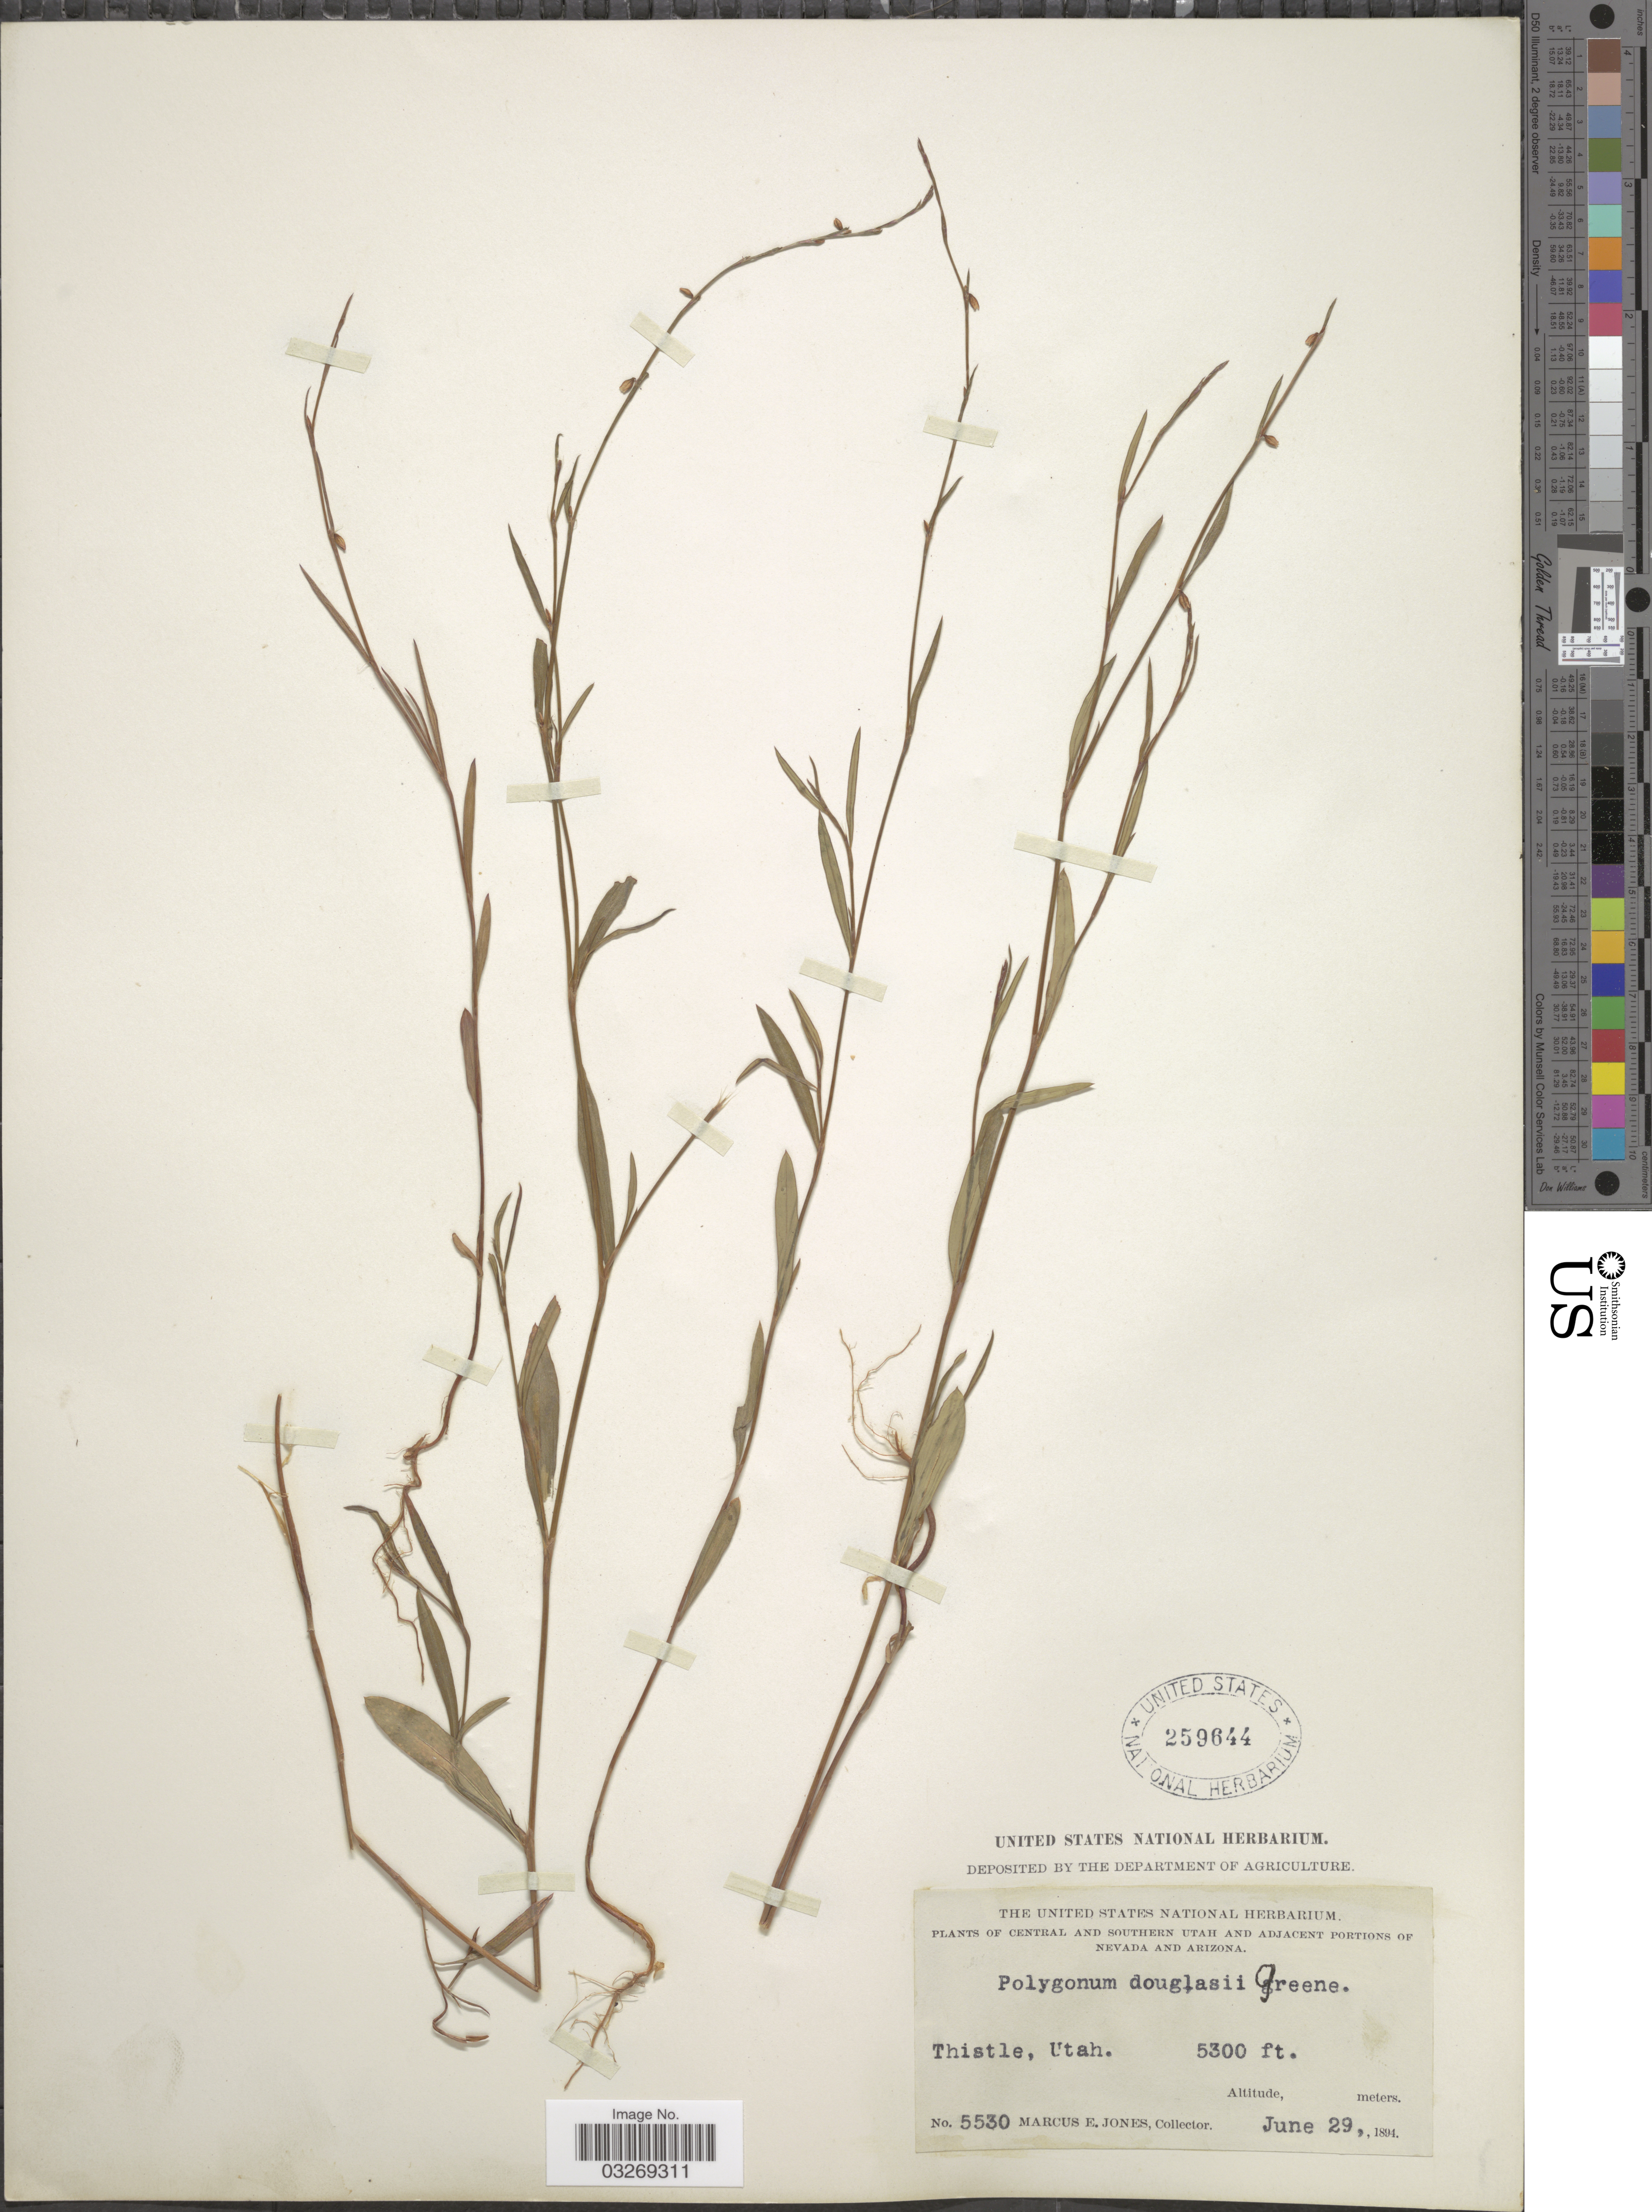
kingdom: Plantae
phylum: Tracheophyta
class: Magnoliopsida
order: Caryophyllales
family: Polygonaceae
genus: Polygonum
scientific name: Polygonum douglasii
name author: Greene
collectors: M. E. Jones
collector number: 5530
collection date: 1894-06-29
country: United States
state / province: Utah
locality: Central and Southern Utah, Thistle.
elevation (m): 1615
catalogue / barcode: US 259644